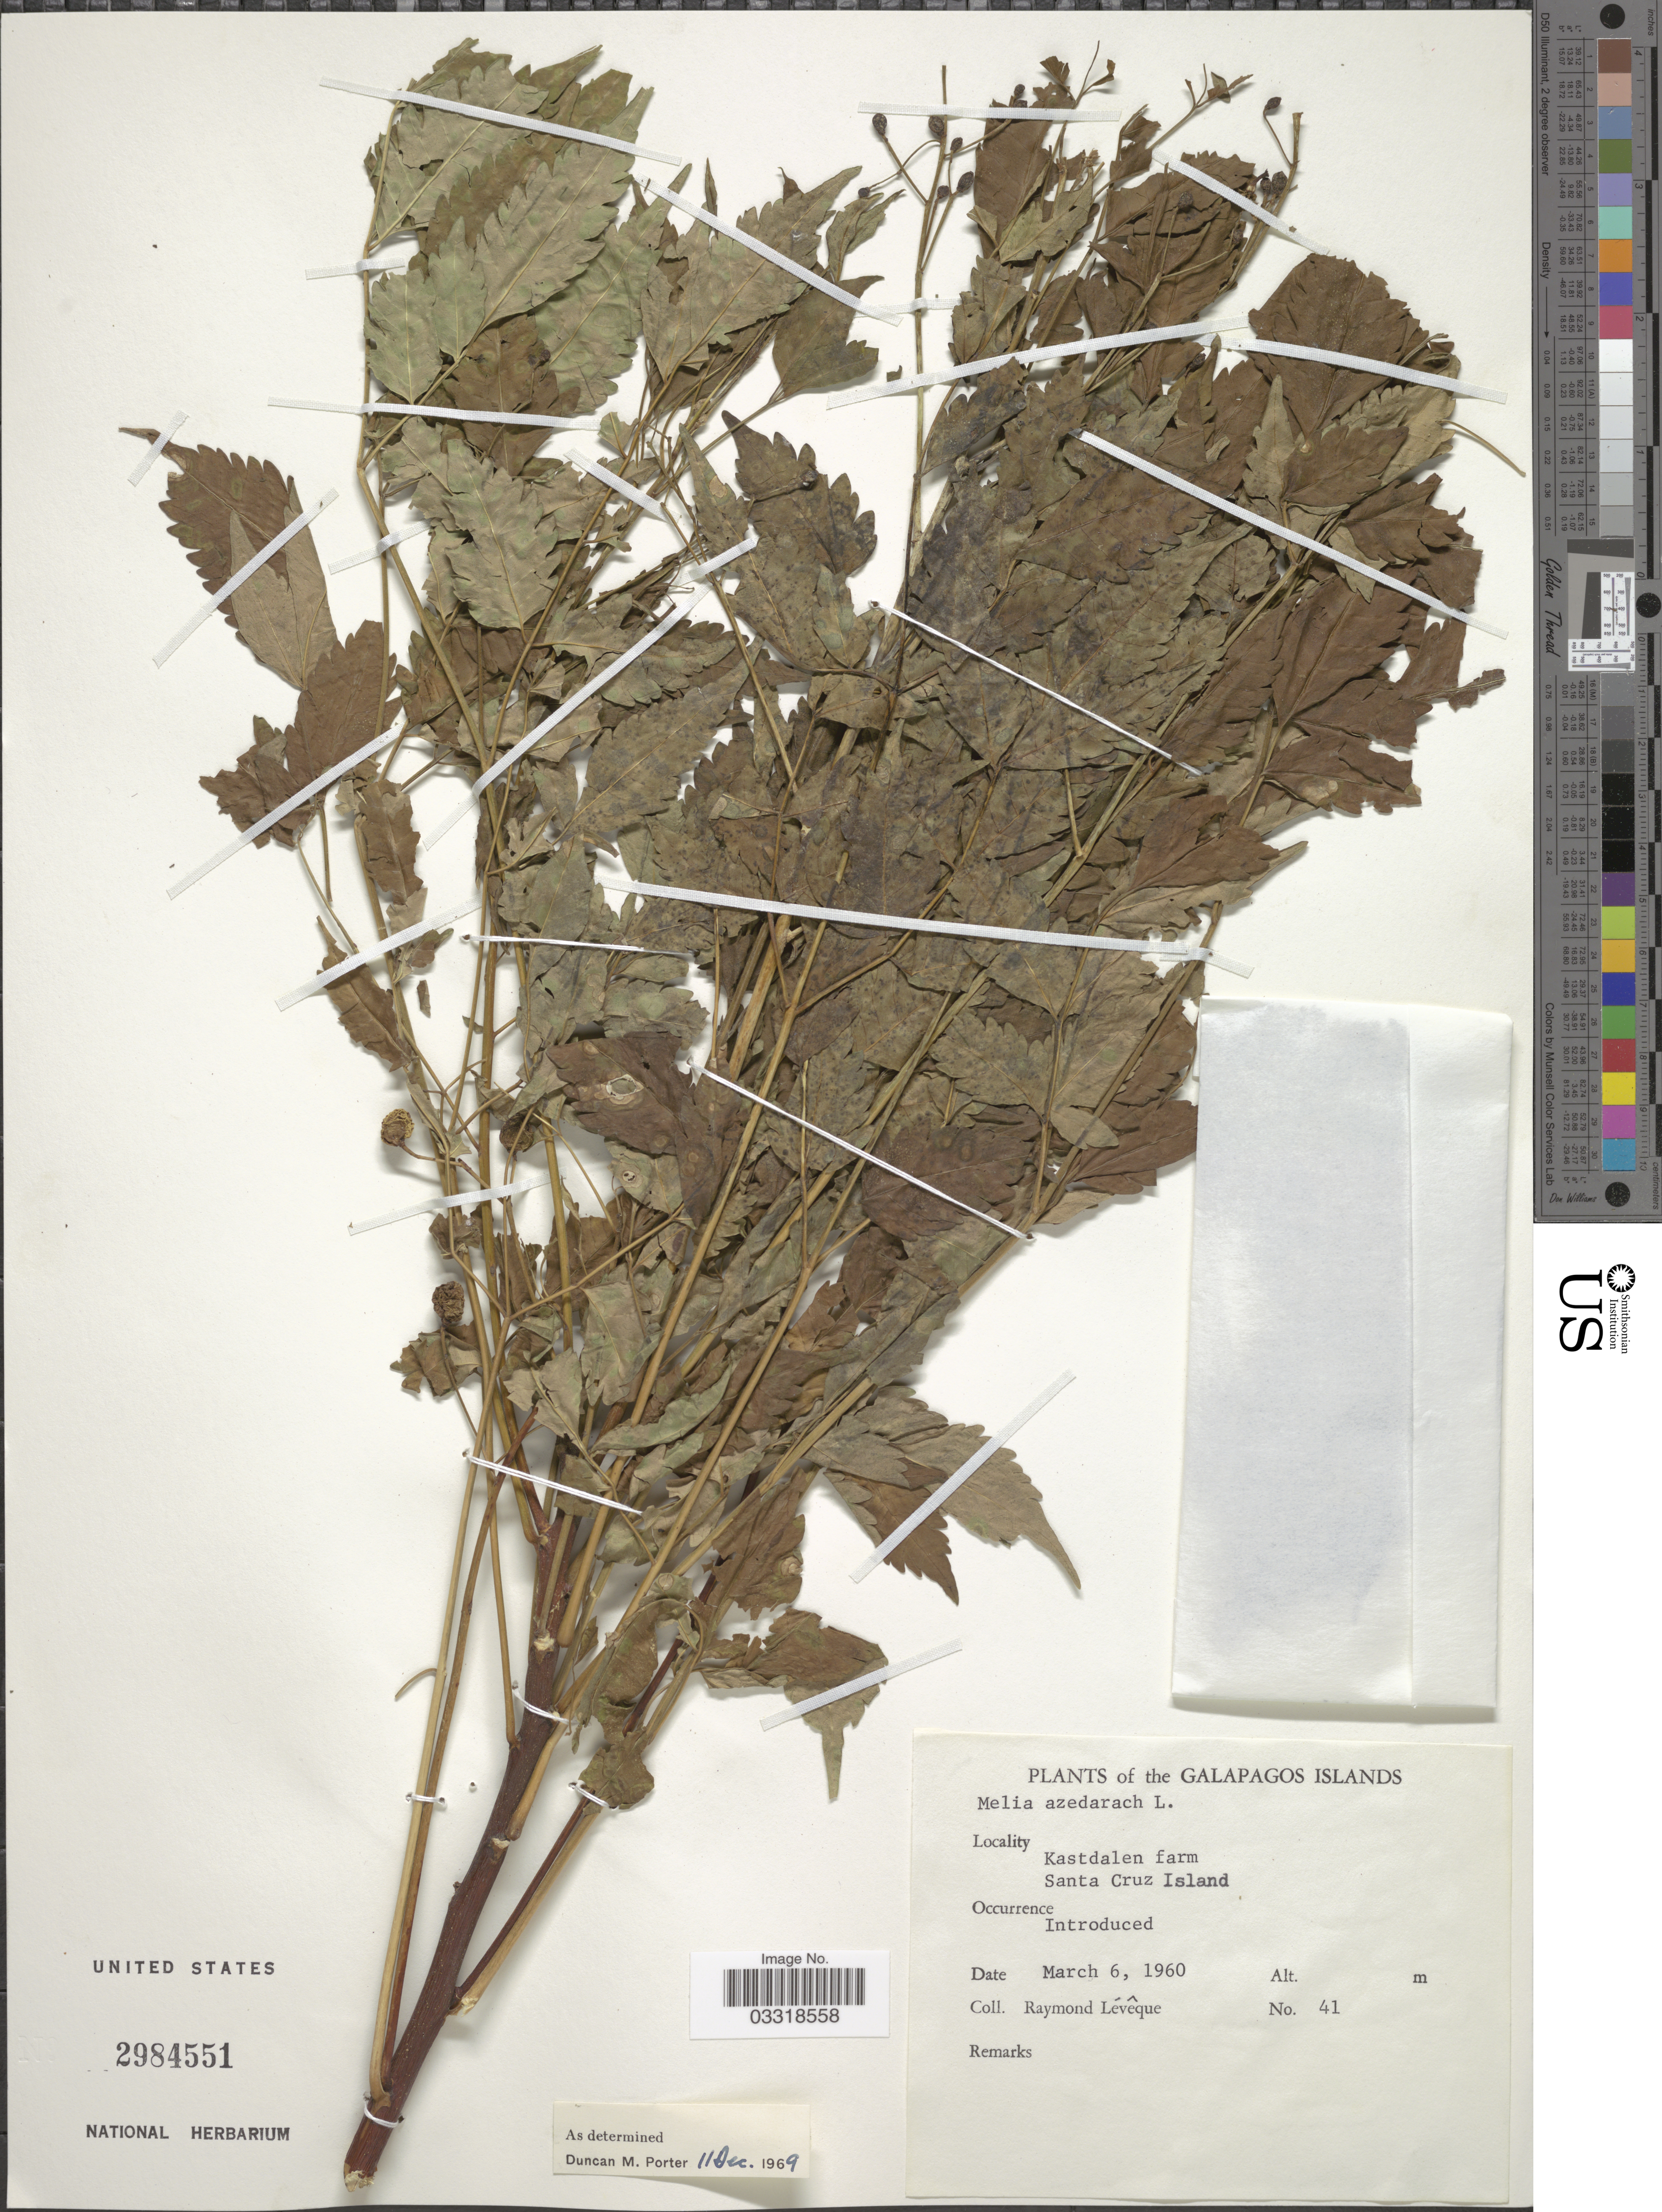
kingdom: Plantae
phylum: Tracheophyta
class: Magnoliopsida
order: Sapindales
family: Meliaceae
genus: Melia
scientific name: Melia azedarach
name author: L.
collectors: R. Lévêque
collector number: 41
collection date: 1960-03-06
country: Ecuador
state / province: Colón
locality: Galapagos Islands. Kastdalen farm. Santa Cruz Island.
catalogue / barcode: US 2984551